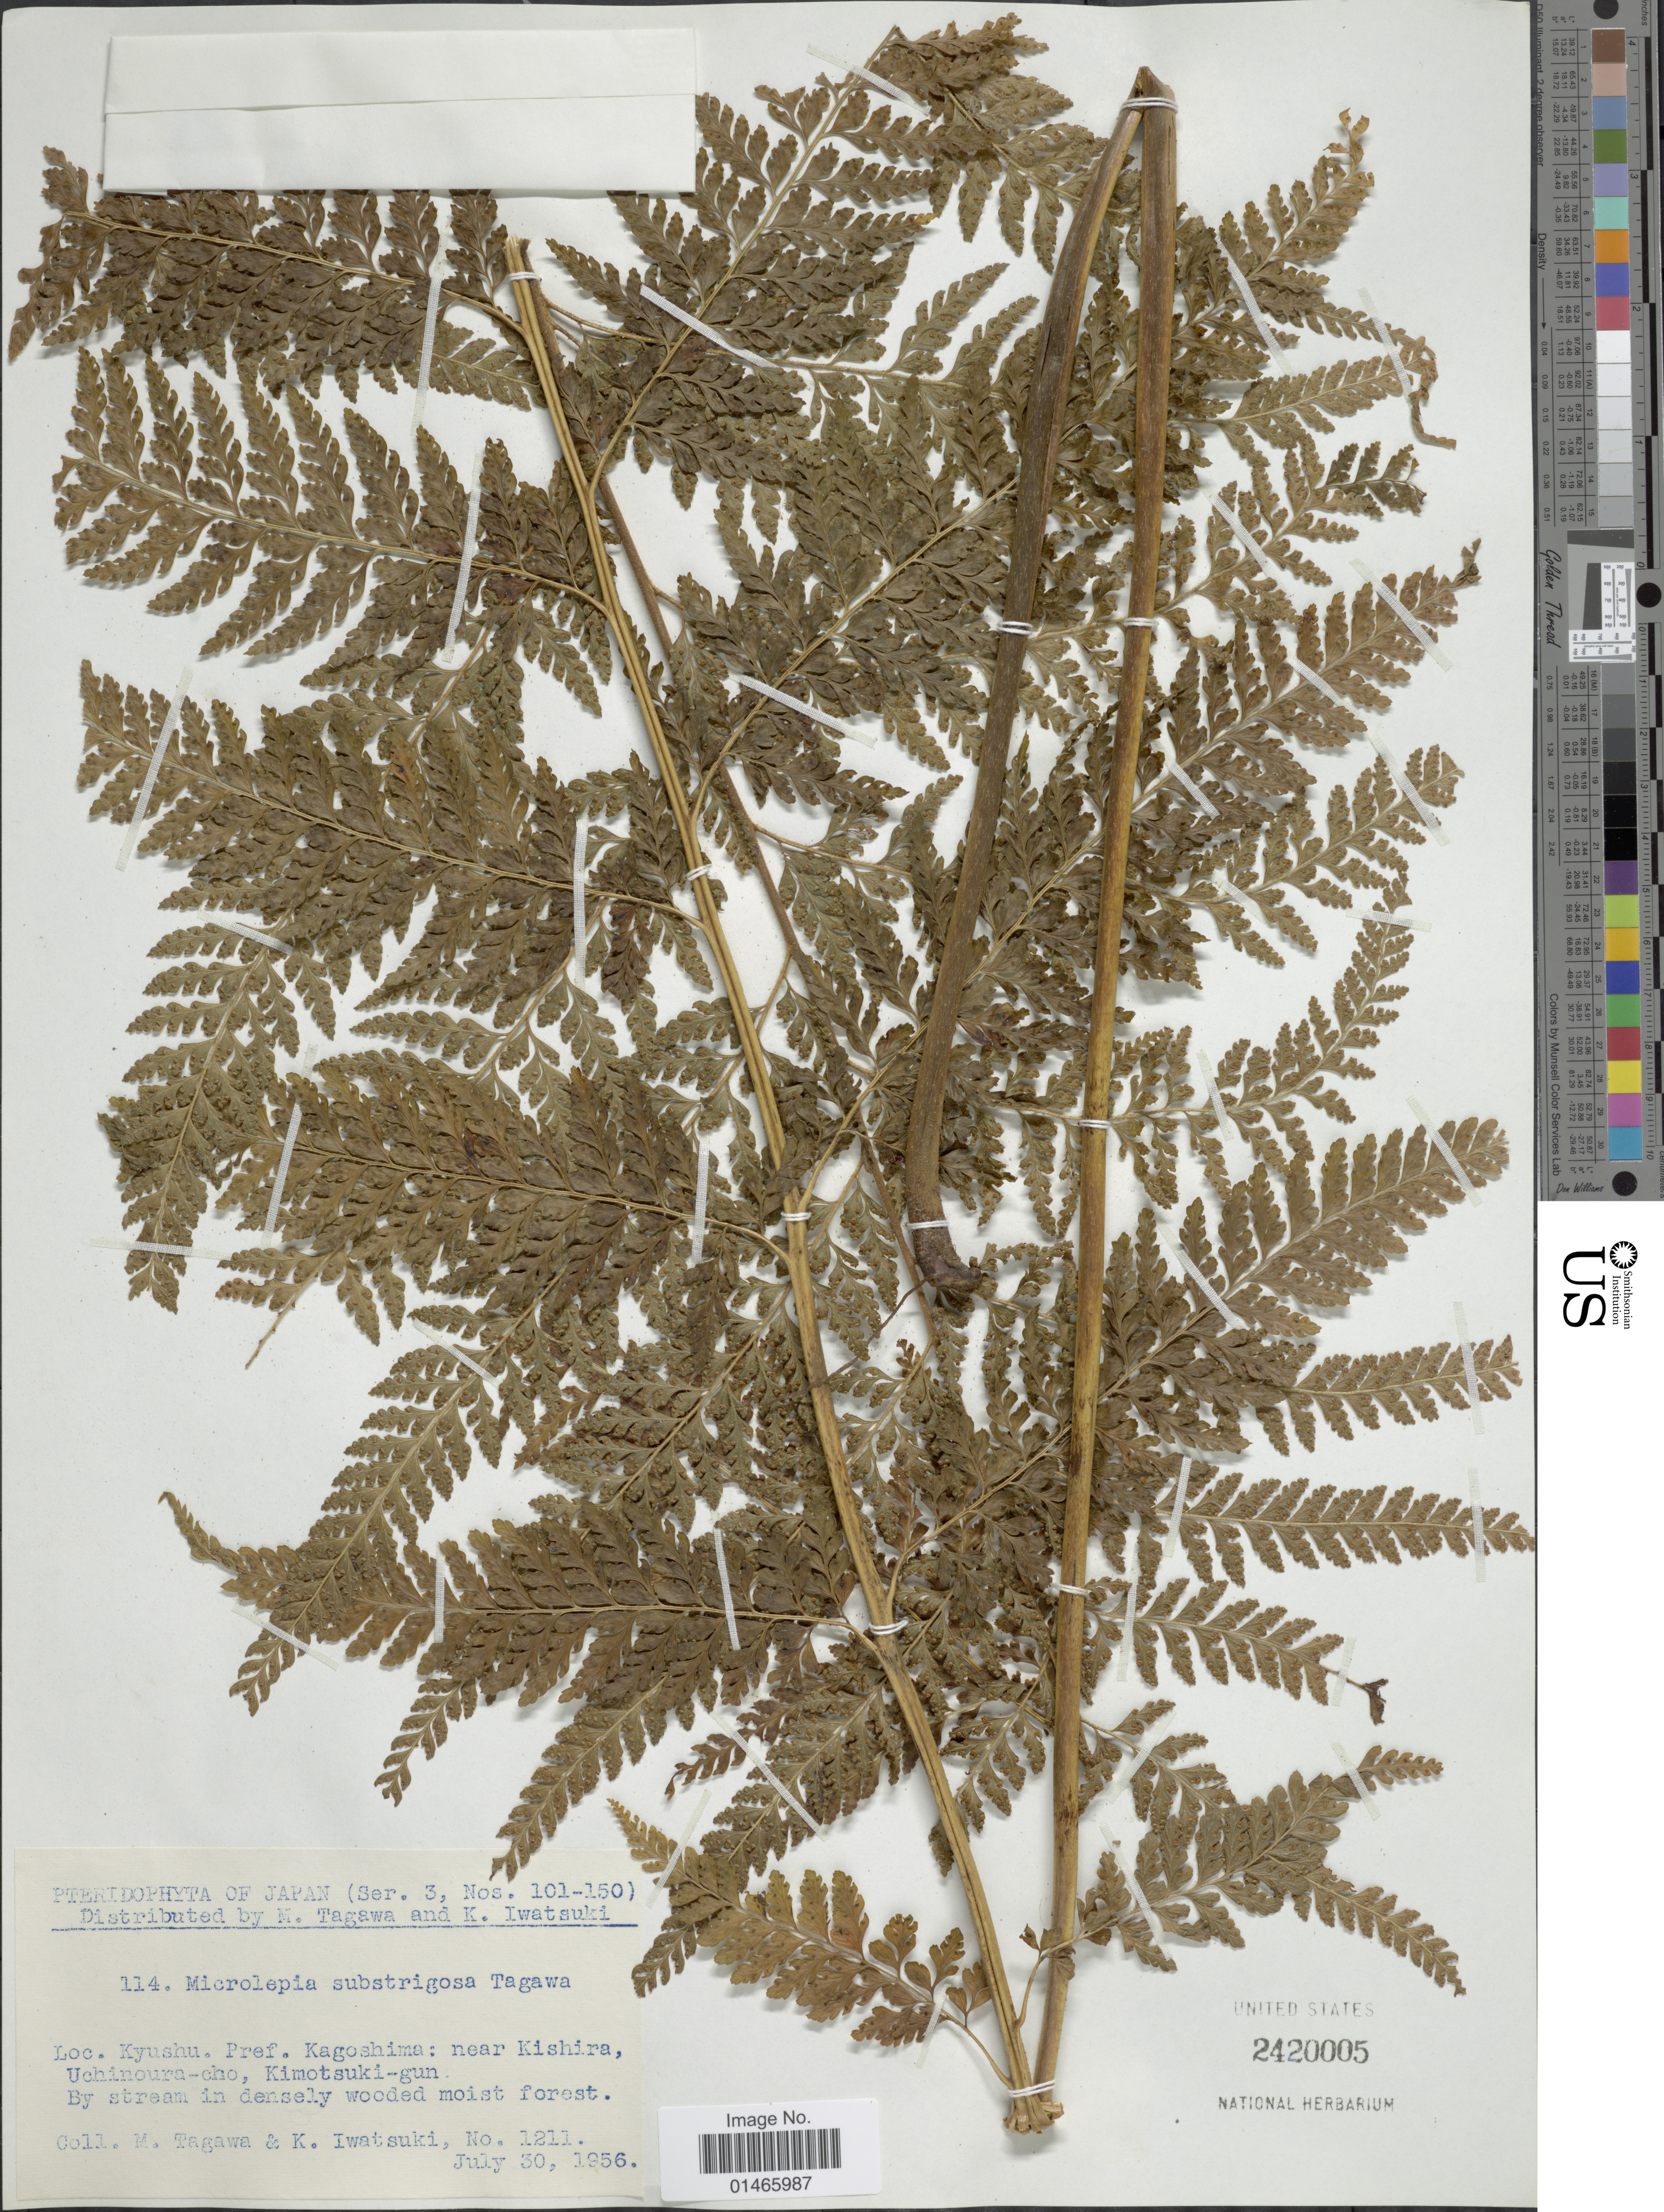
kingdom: Plantae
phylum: Tracheophyta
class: Polypodiopsida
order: Polypodiales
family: Dennstaedtiaceae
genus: Microlepia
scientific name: Microlepia substrigosa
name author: Tagawa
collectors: M. Tagawa & K. Iwatsuki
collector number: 1211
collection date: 1956-07-30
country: Japan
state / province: Kagosima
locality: Kyushu, Pref. Kagoshima: near Kishira, Uchinoura-cho, Kimotsuki-gun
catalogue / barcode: US 2420005